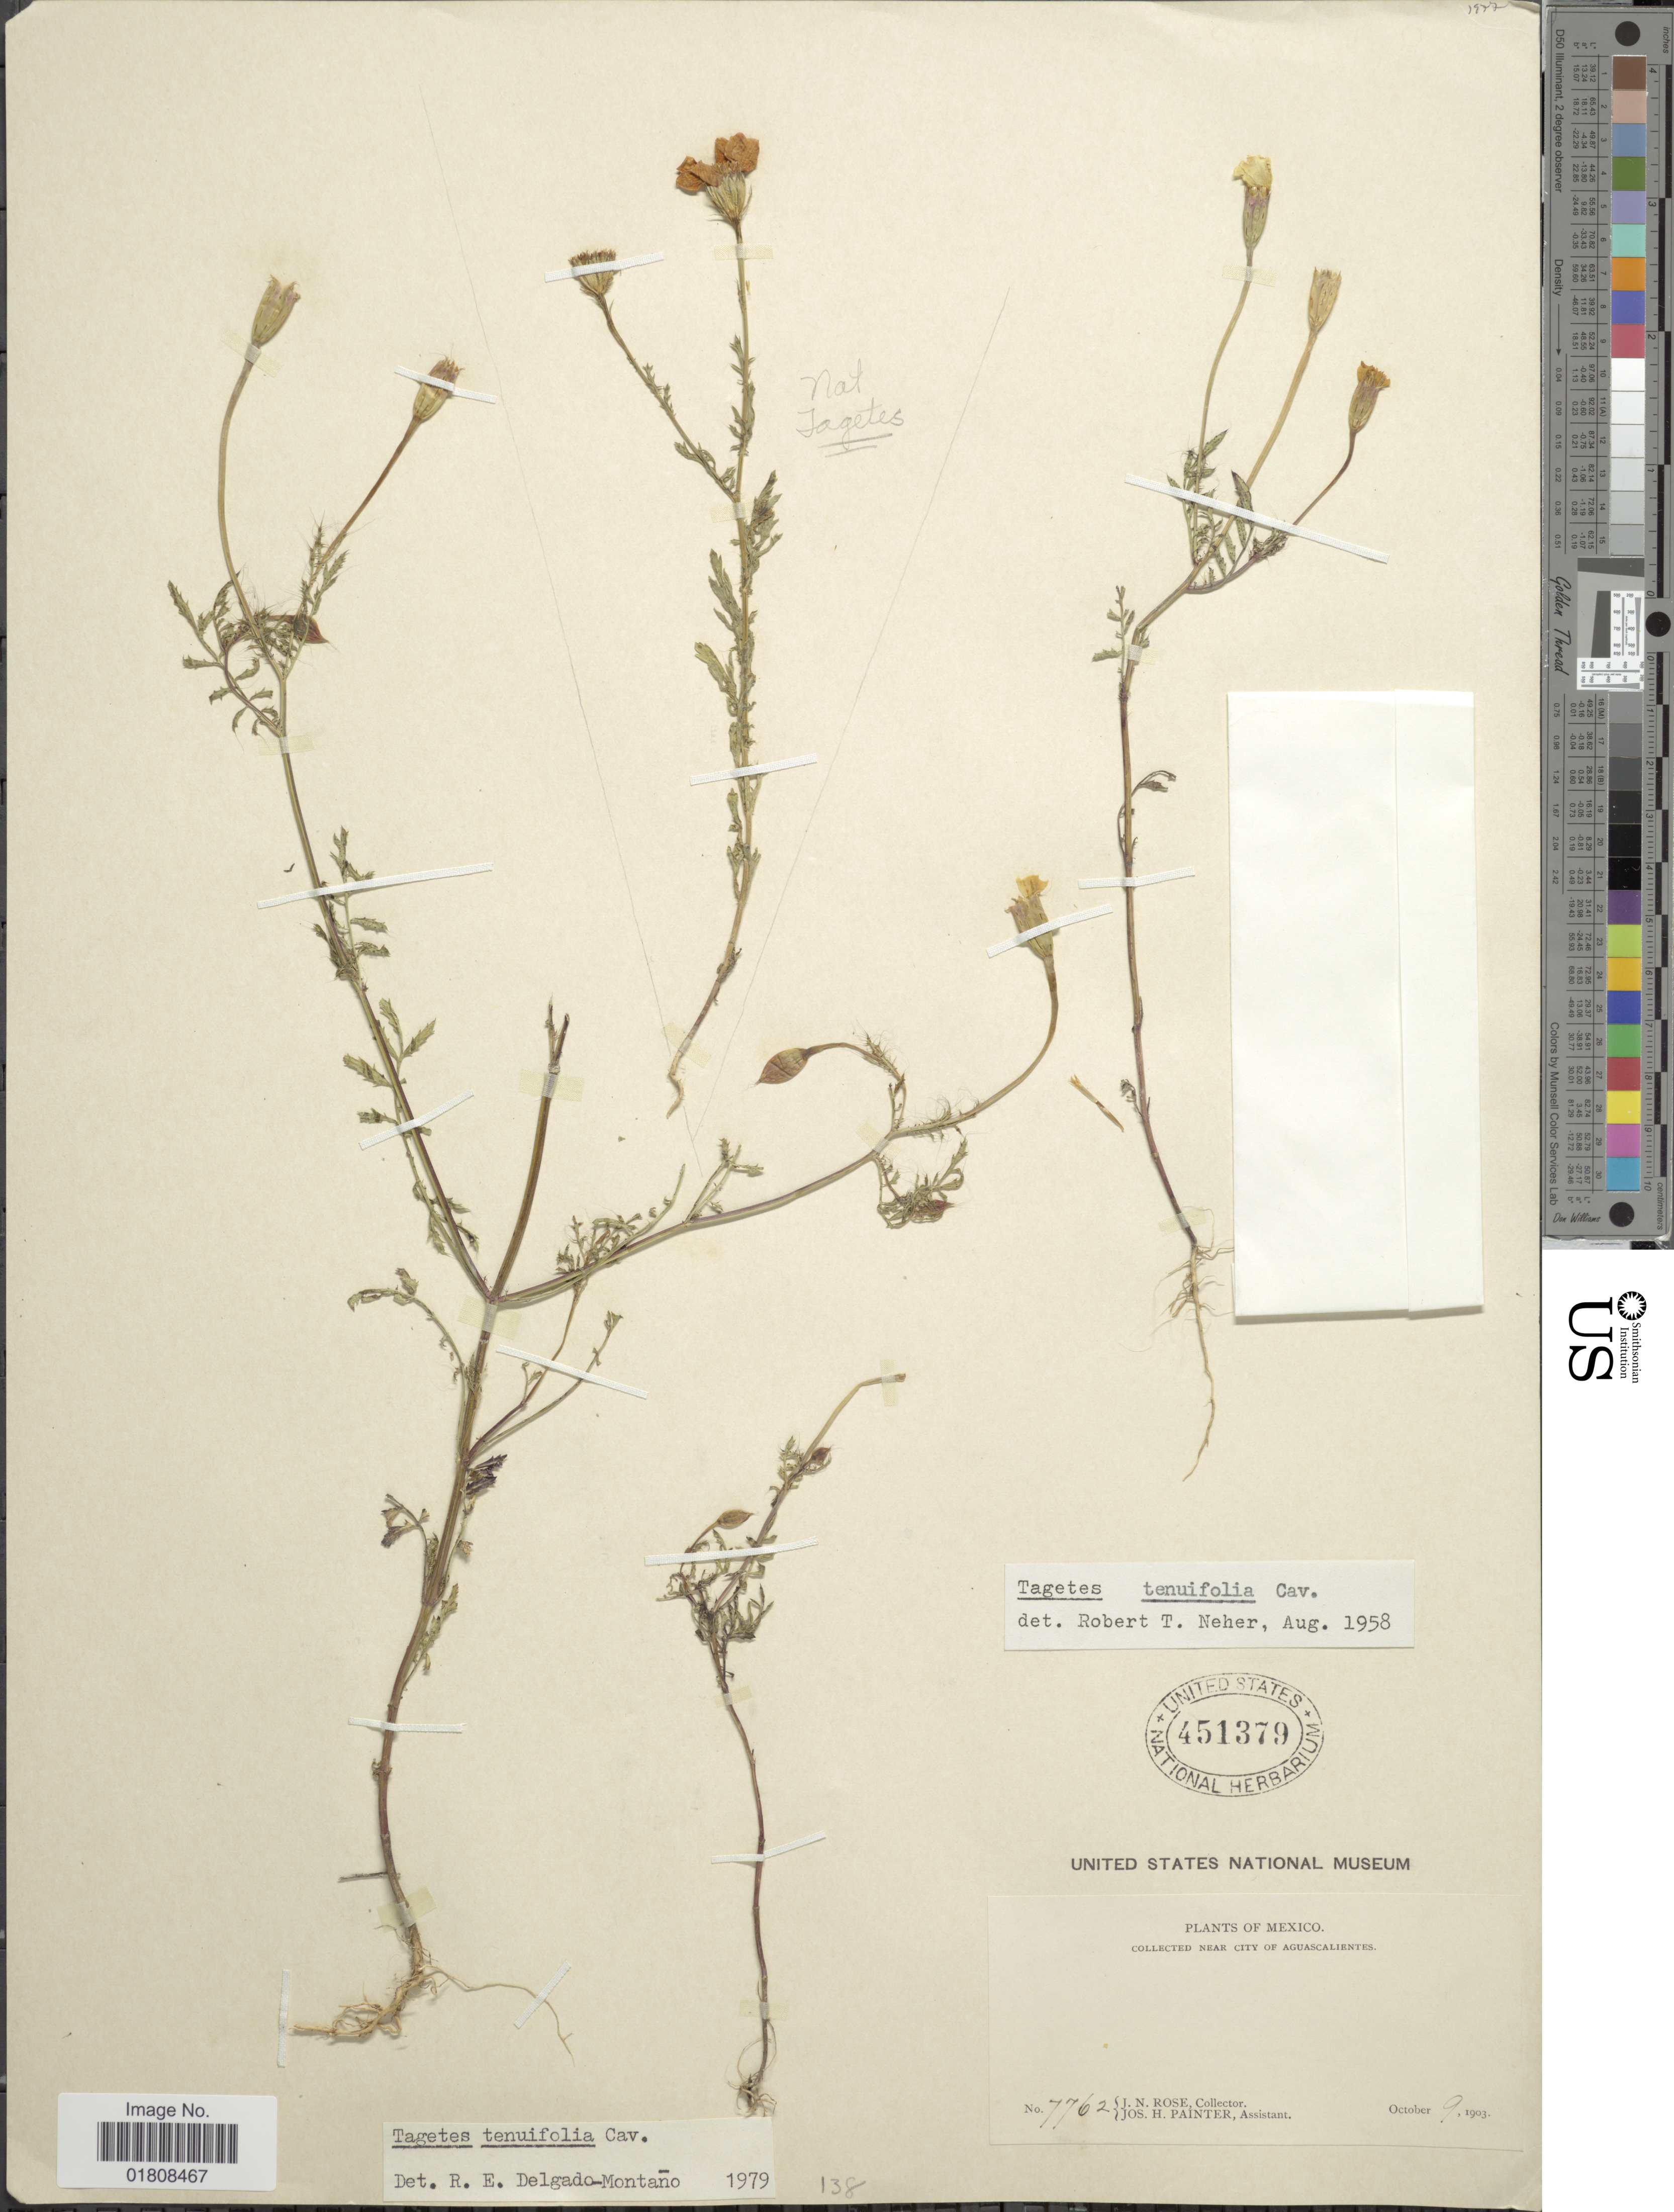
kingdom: Plantae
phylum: Tracheophyta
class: Magnoliopsida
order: Asterales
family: Asteraceae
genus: Tagetes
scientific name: Tagetes tenuifolia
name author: Cav.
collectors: J. N. Rose & J. H. Painter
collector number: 7762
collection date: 1903-10-09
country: Mexico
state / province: Aguascalientes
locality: Near City of Aguascalientes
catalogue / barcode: US 451379